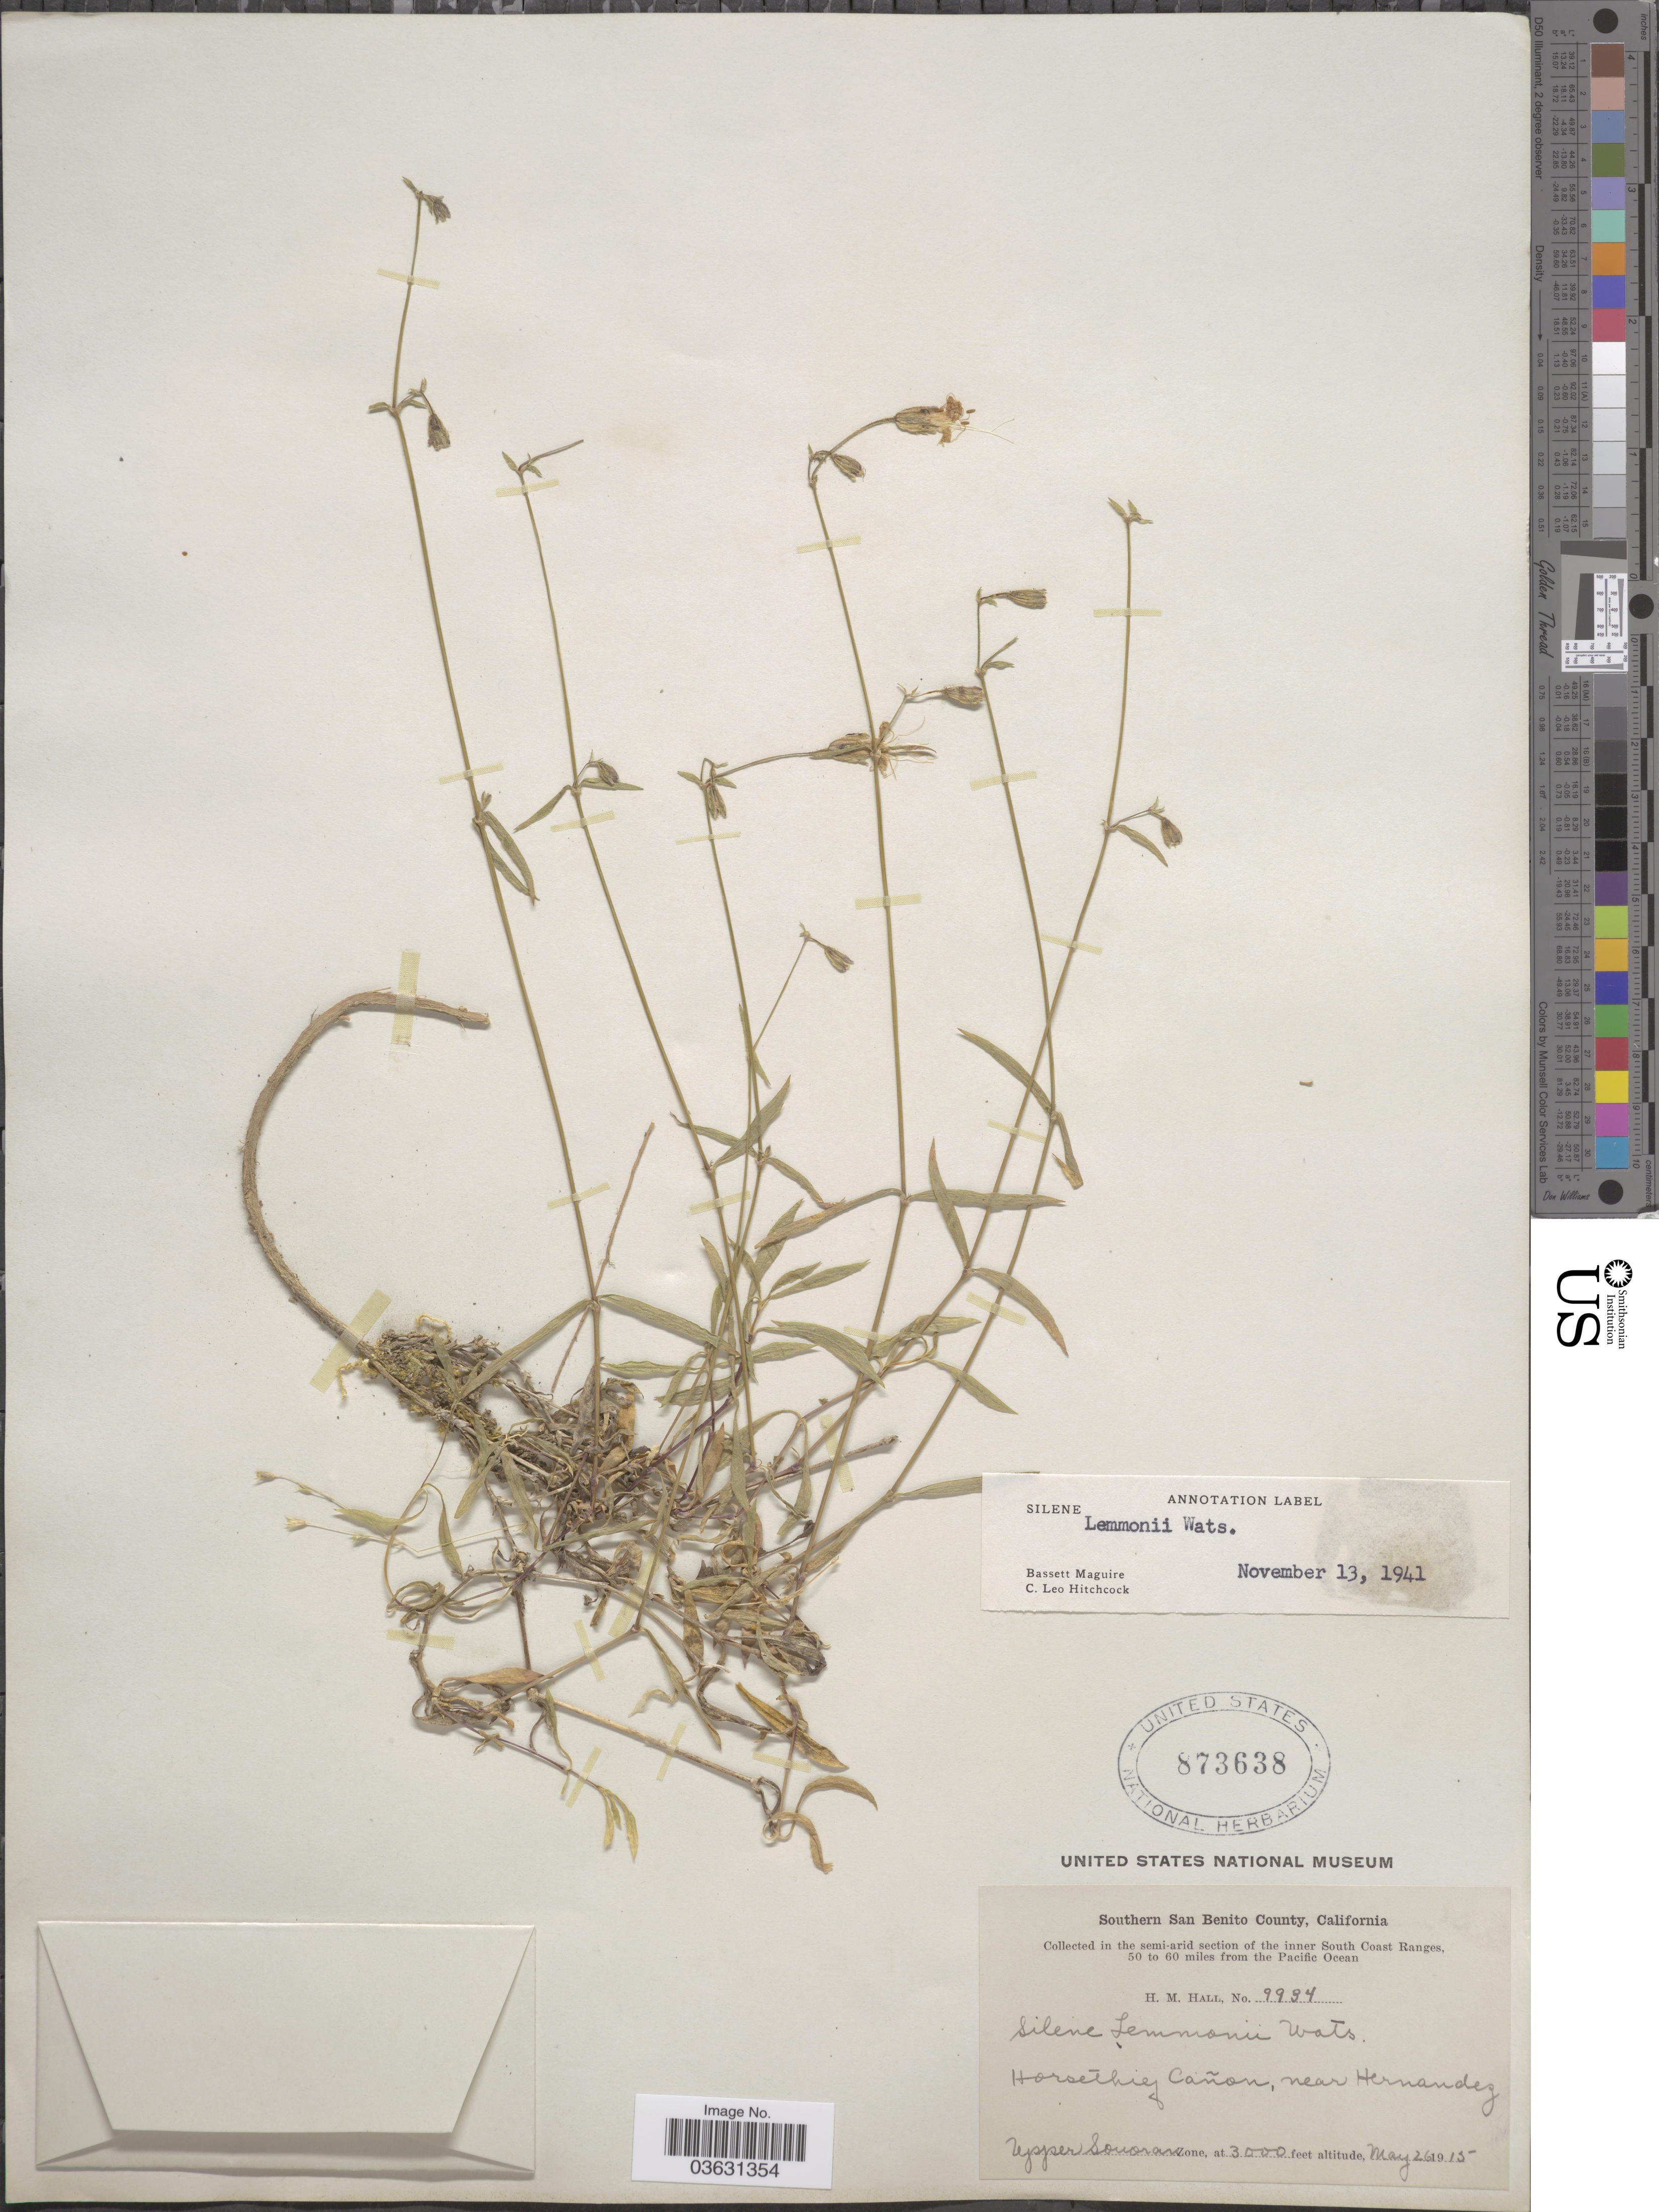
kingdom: Plantae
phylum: Tracheophyta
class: Magnoliopsida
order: Caryophyllales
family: Caryophyllaceae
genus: Silene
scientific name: Silene lemmonii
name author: S. Watson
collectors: H. M. Hall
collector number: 9934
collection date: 1915-05-26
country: United States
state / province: California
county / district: San Benito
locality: Southern San Benito County. Horsethief Cañon, near Hernandez. Upper Sonoran.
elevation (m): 914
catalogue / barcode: US 873638